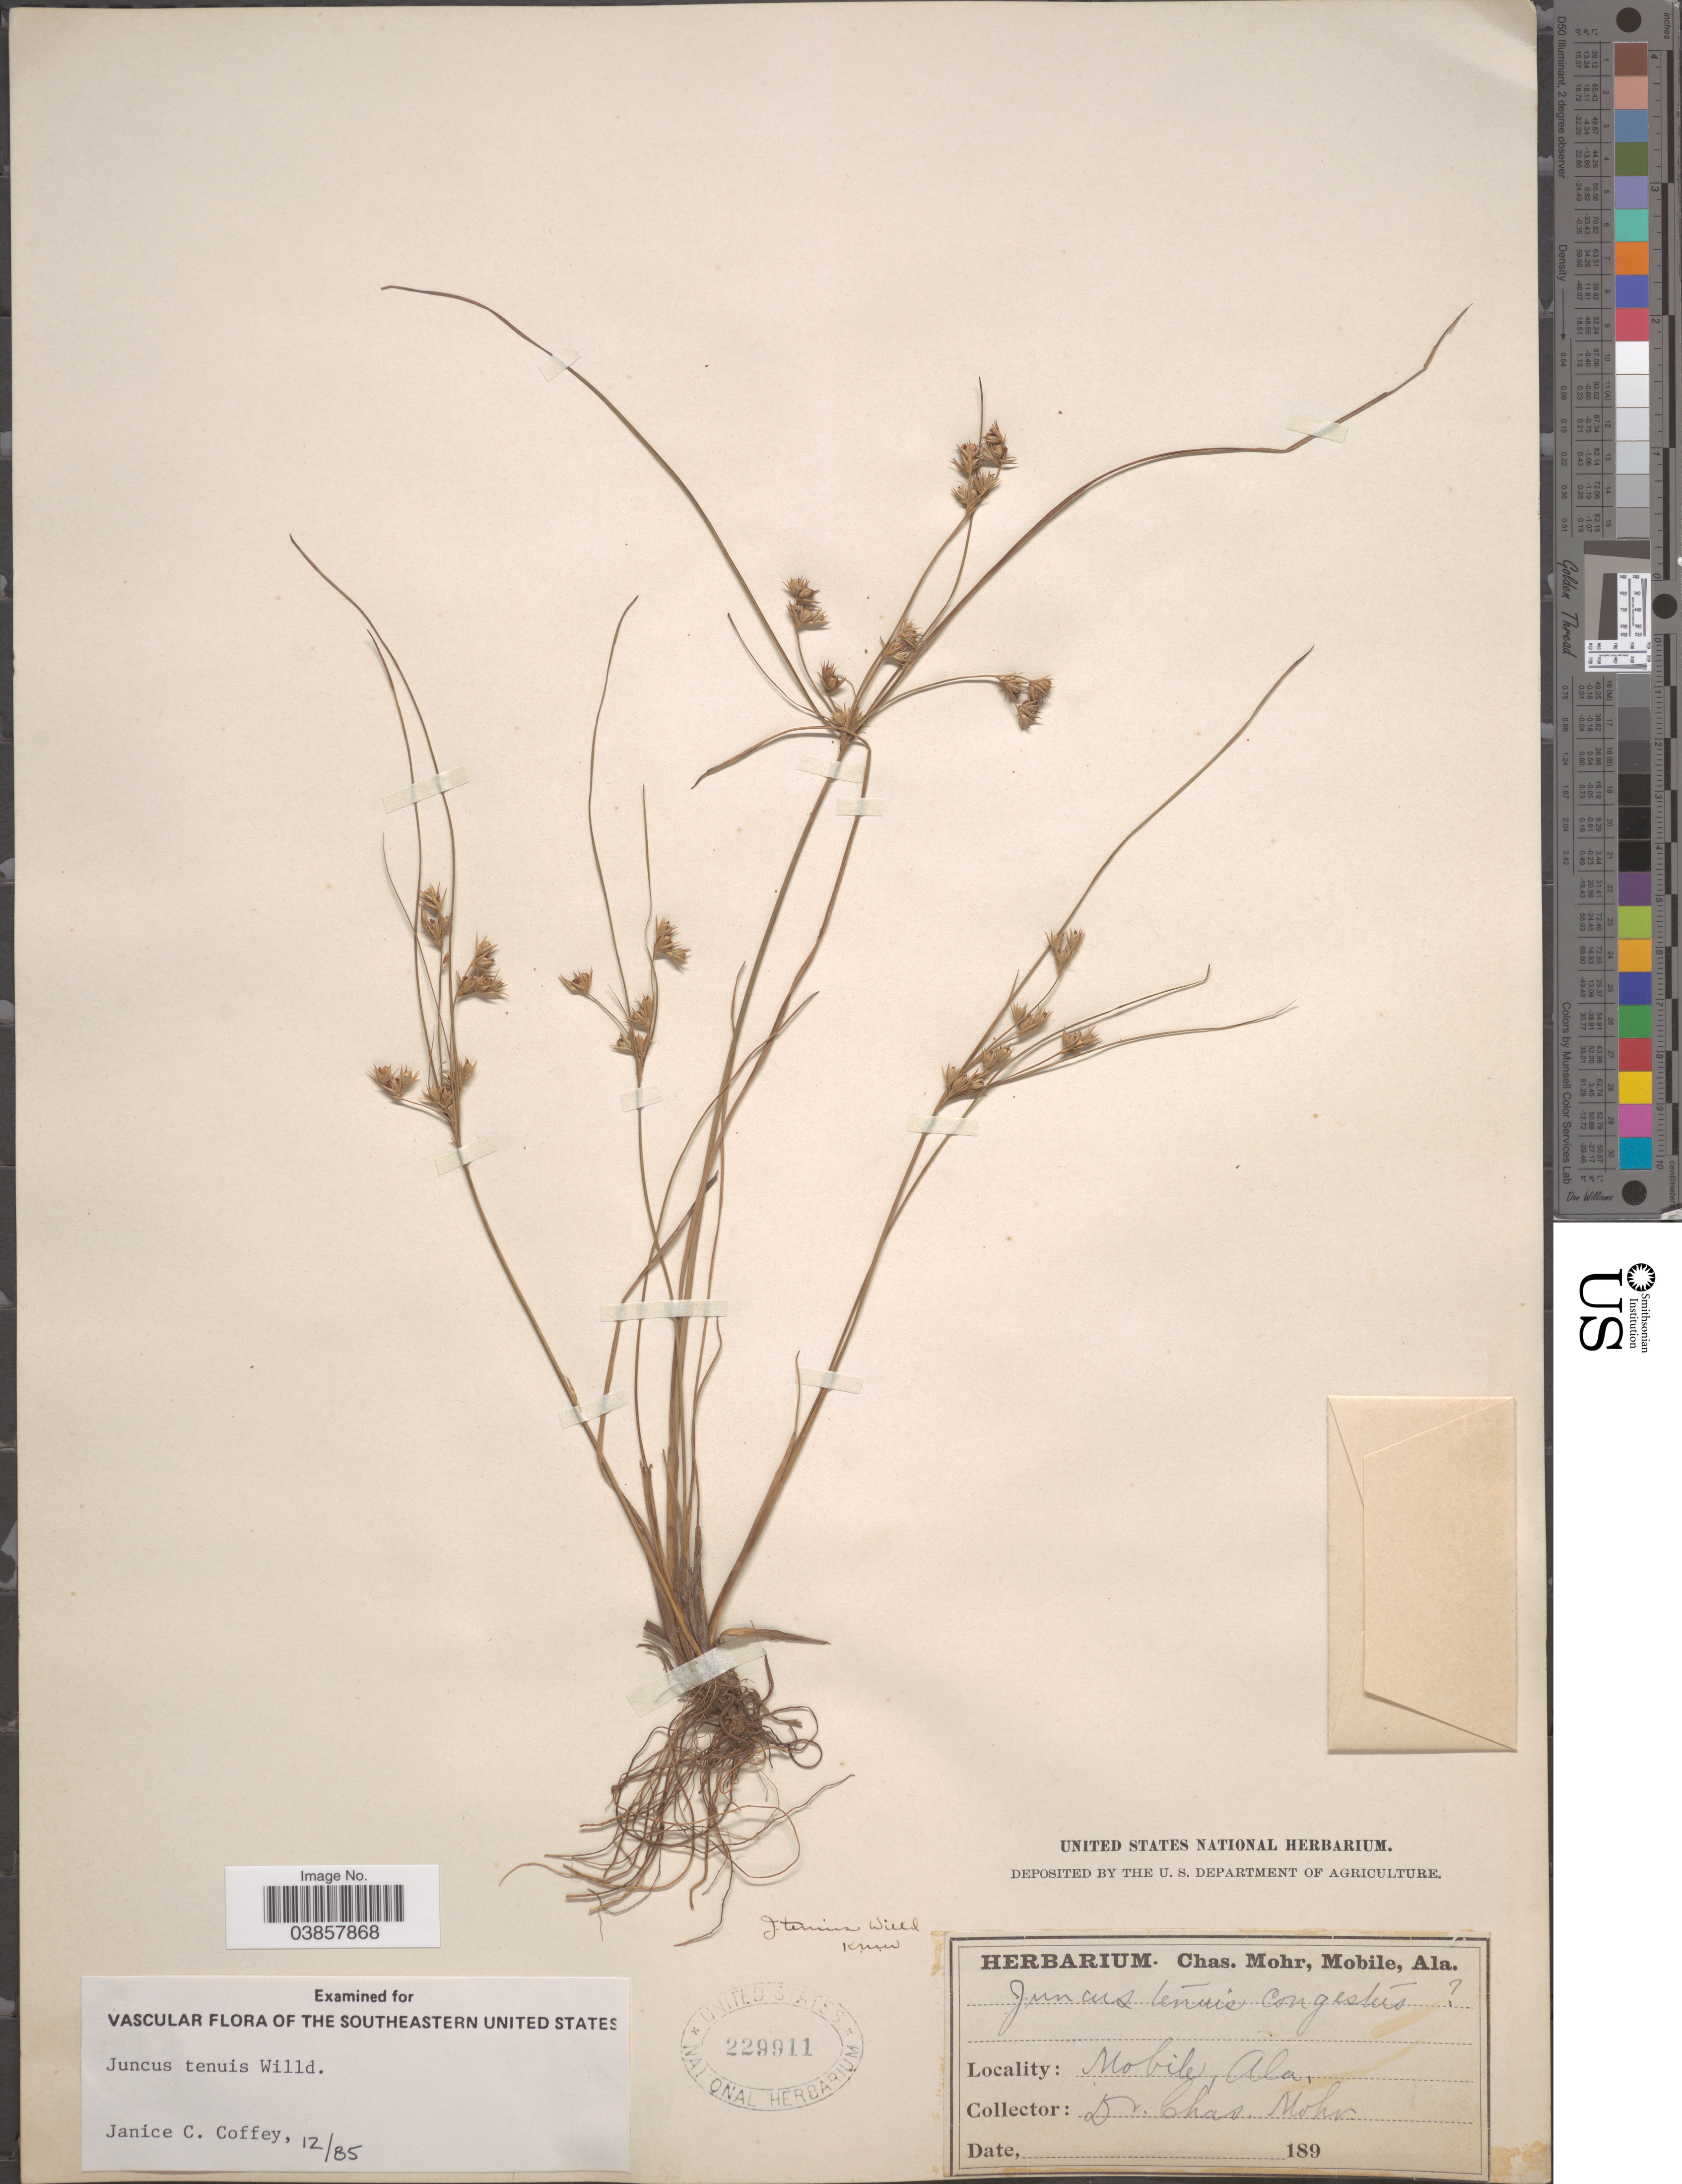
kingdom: Plantae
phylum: Tracheophyta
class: Liliopsida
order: Poales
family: Juncaceae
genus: Juncus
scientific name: Juncus tenuis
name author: Willd.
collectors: Mohr, C. T. (herbarium)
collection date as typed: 189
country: United States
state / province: Alabama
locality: Mobile.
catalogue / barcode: US 229911